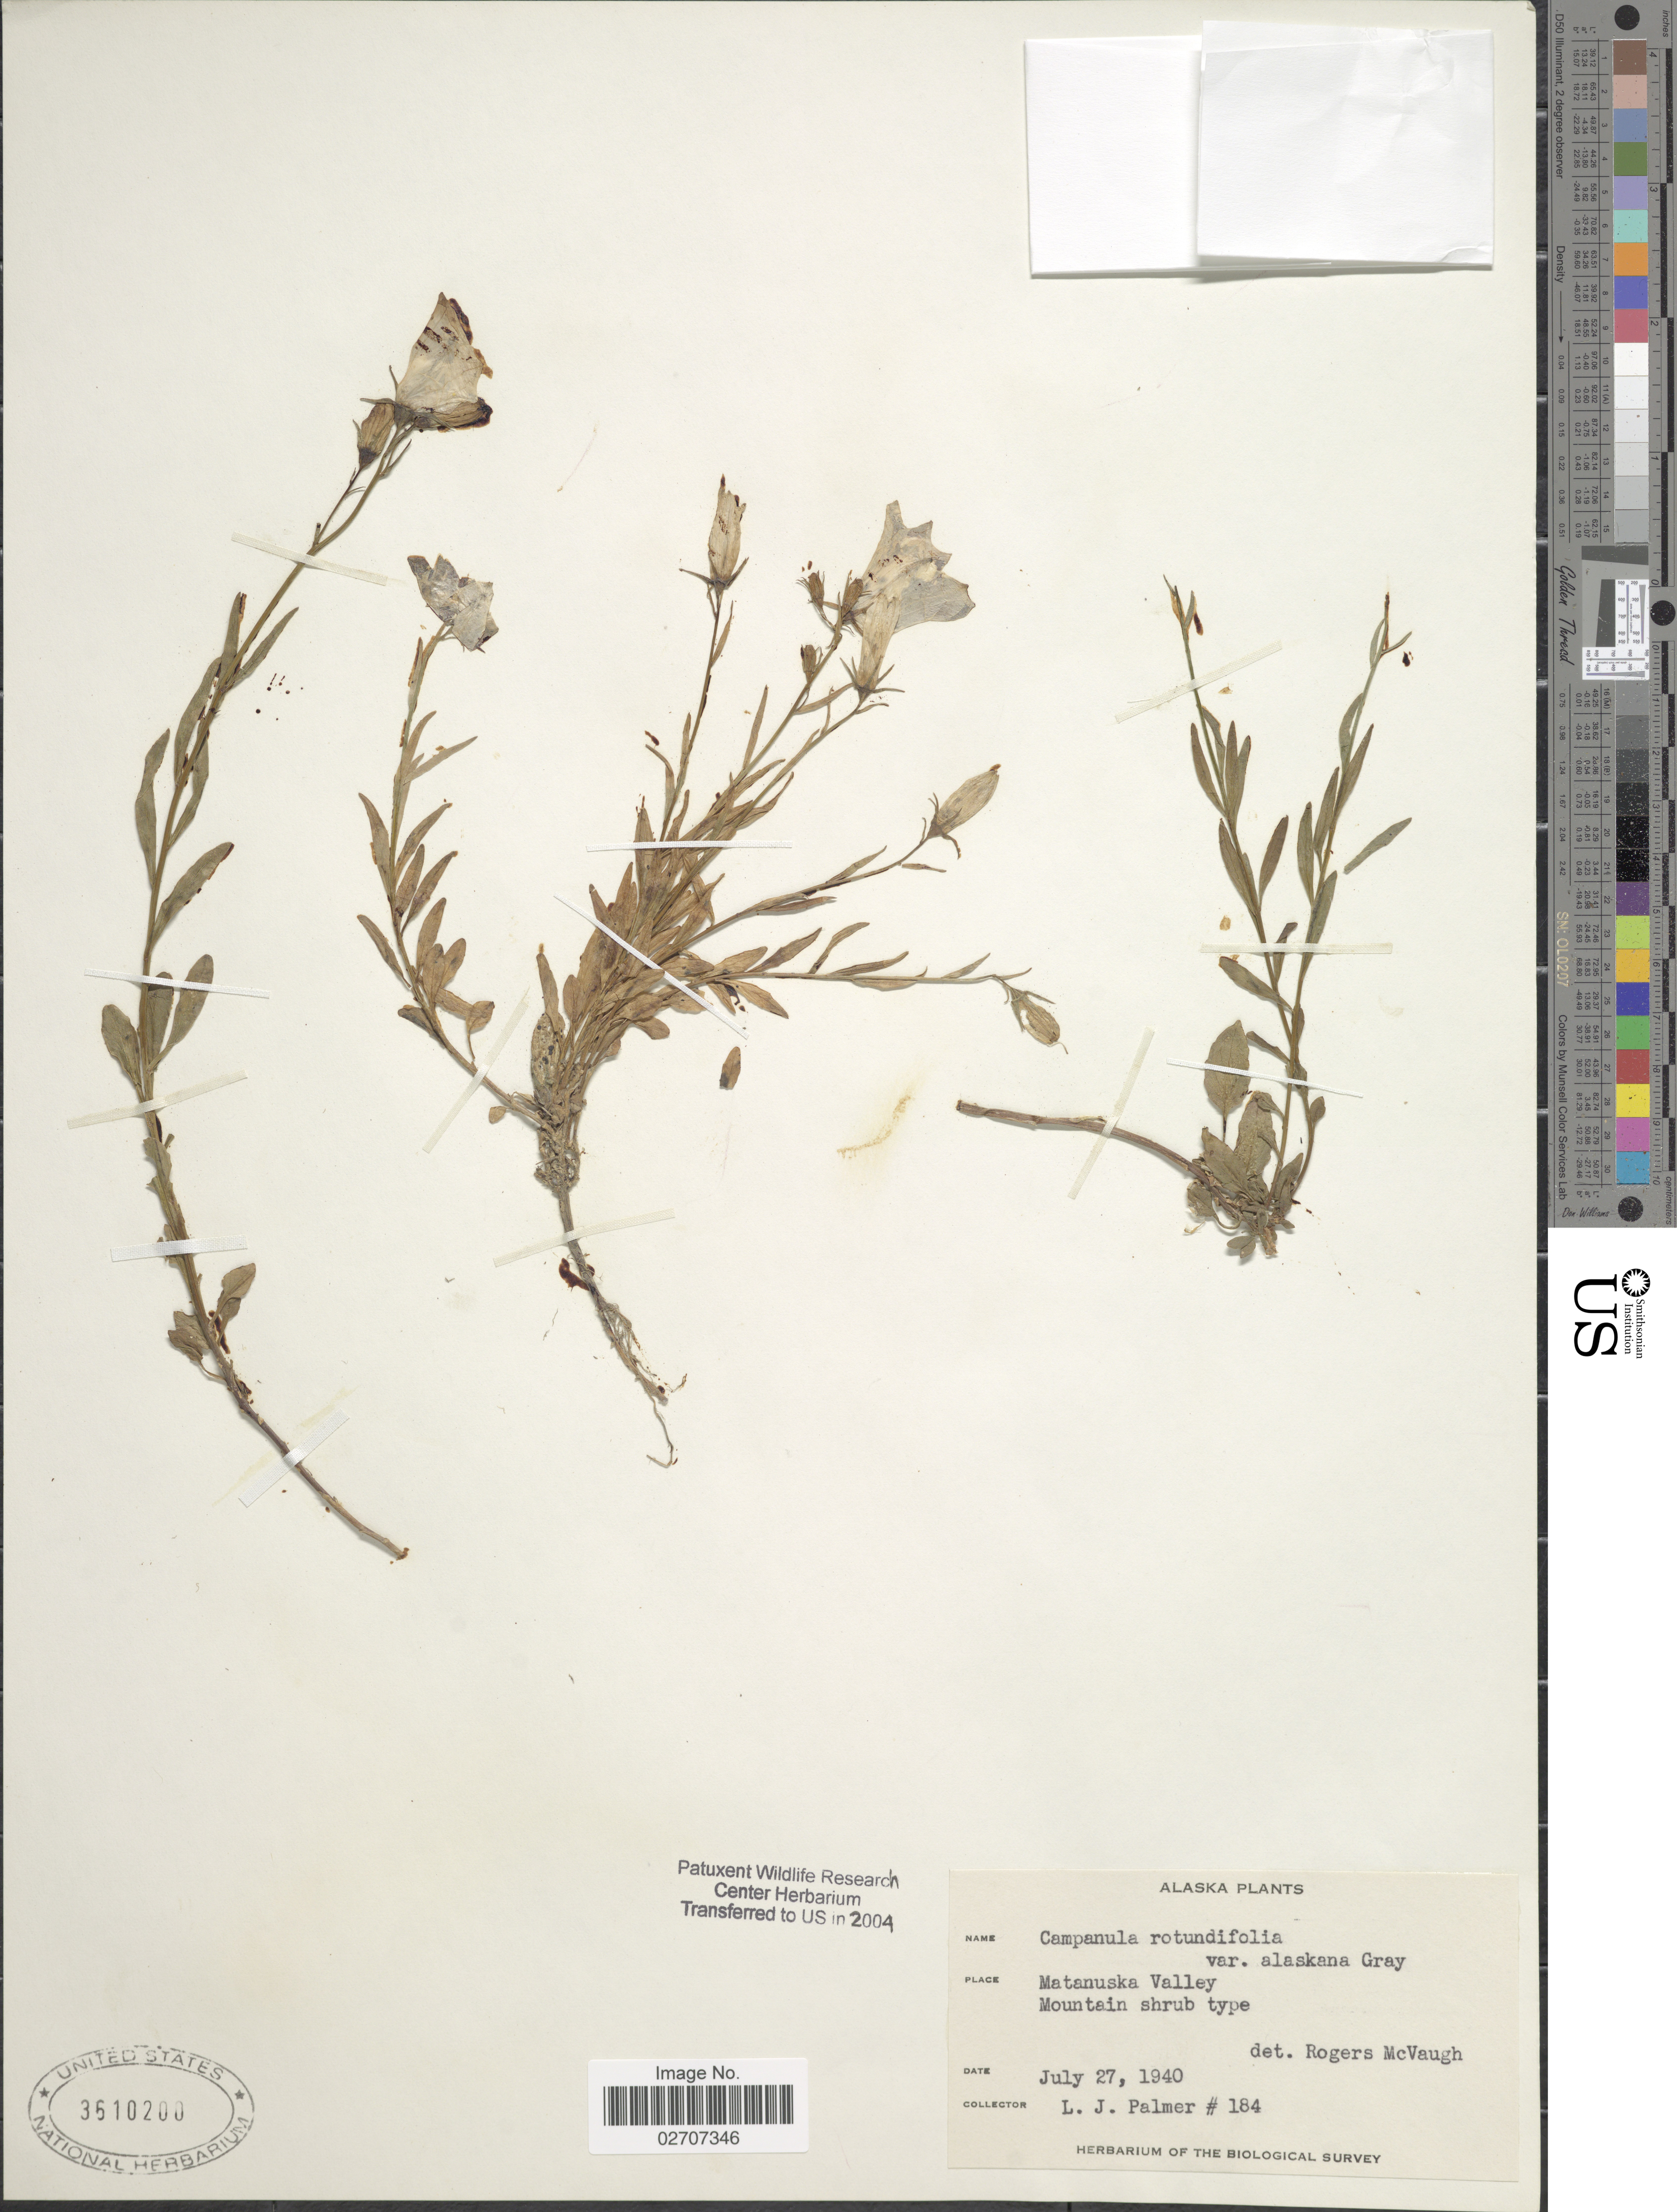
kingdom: Plantae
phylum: Tracheophyta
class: Magnoliopsida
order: Asterales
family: Campanulaceae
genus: Campanula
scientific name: Campanula rotundifolia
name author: L.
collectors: L. J. Palmer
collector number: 184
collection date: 1940-07-27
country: United States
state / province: Alaska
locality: Matanuska Valley, Mountain shrub type.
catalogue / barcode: US 3610200